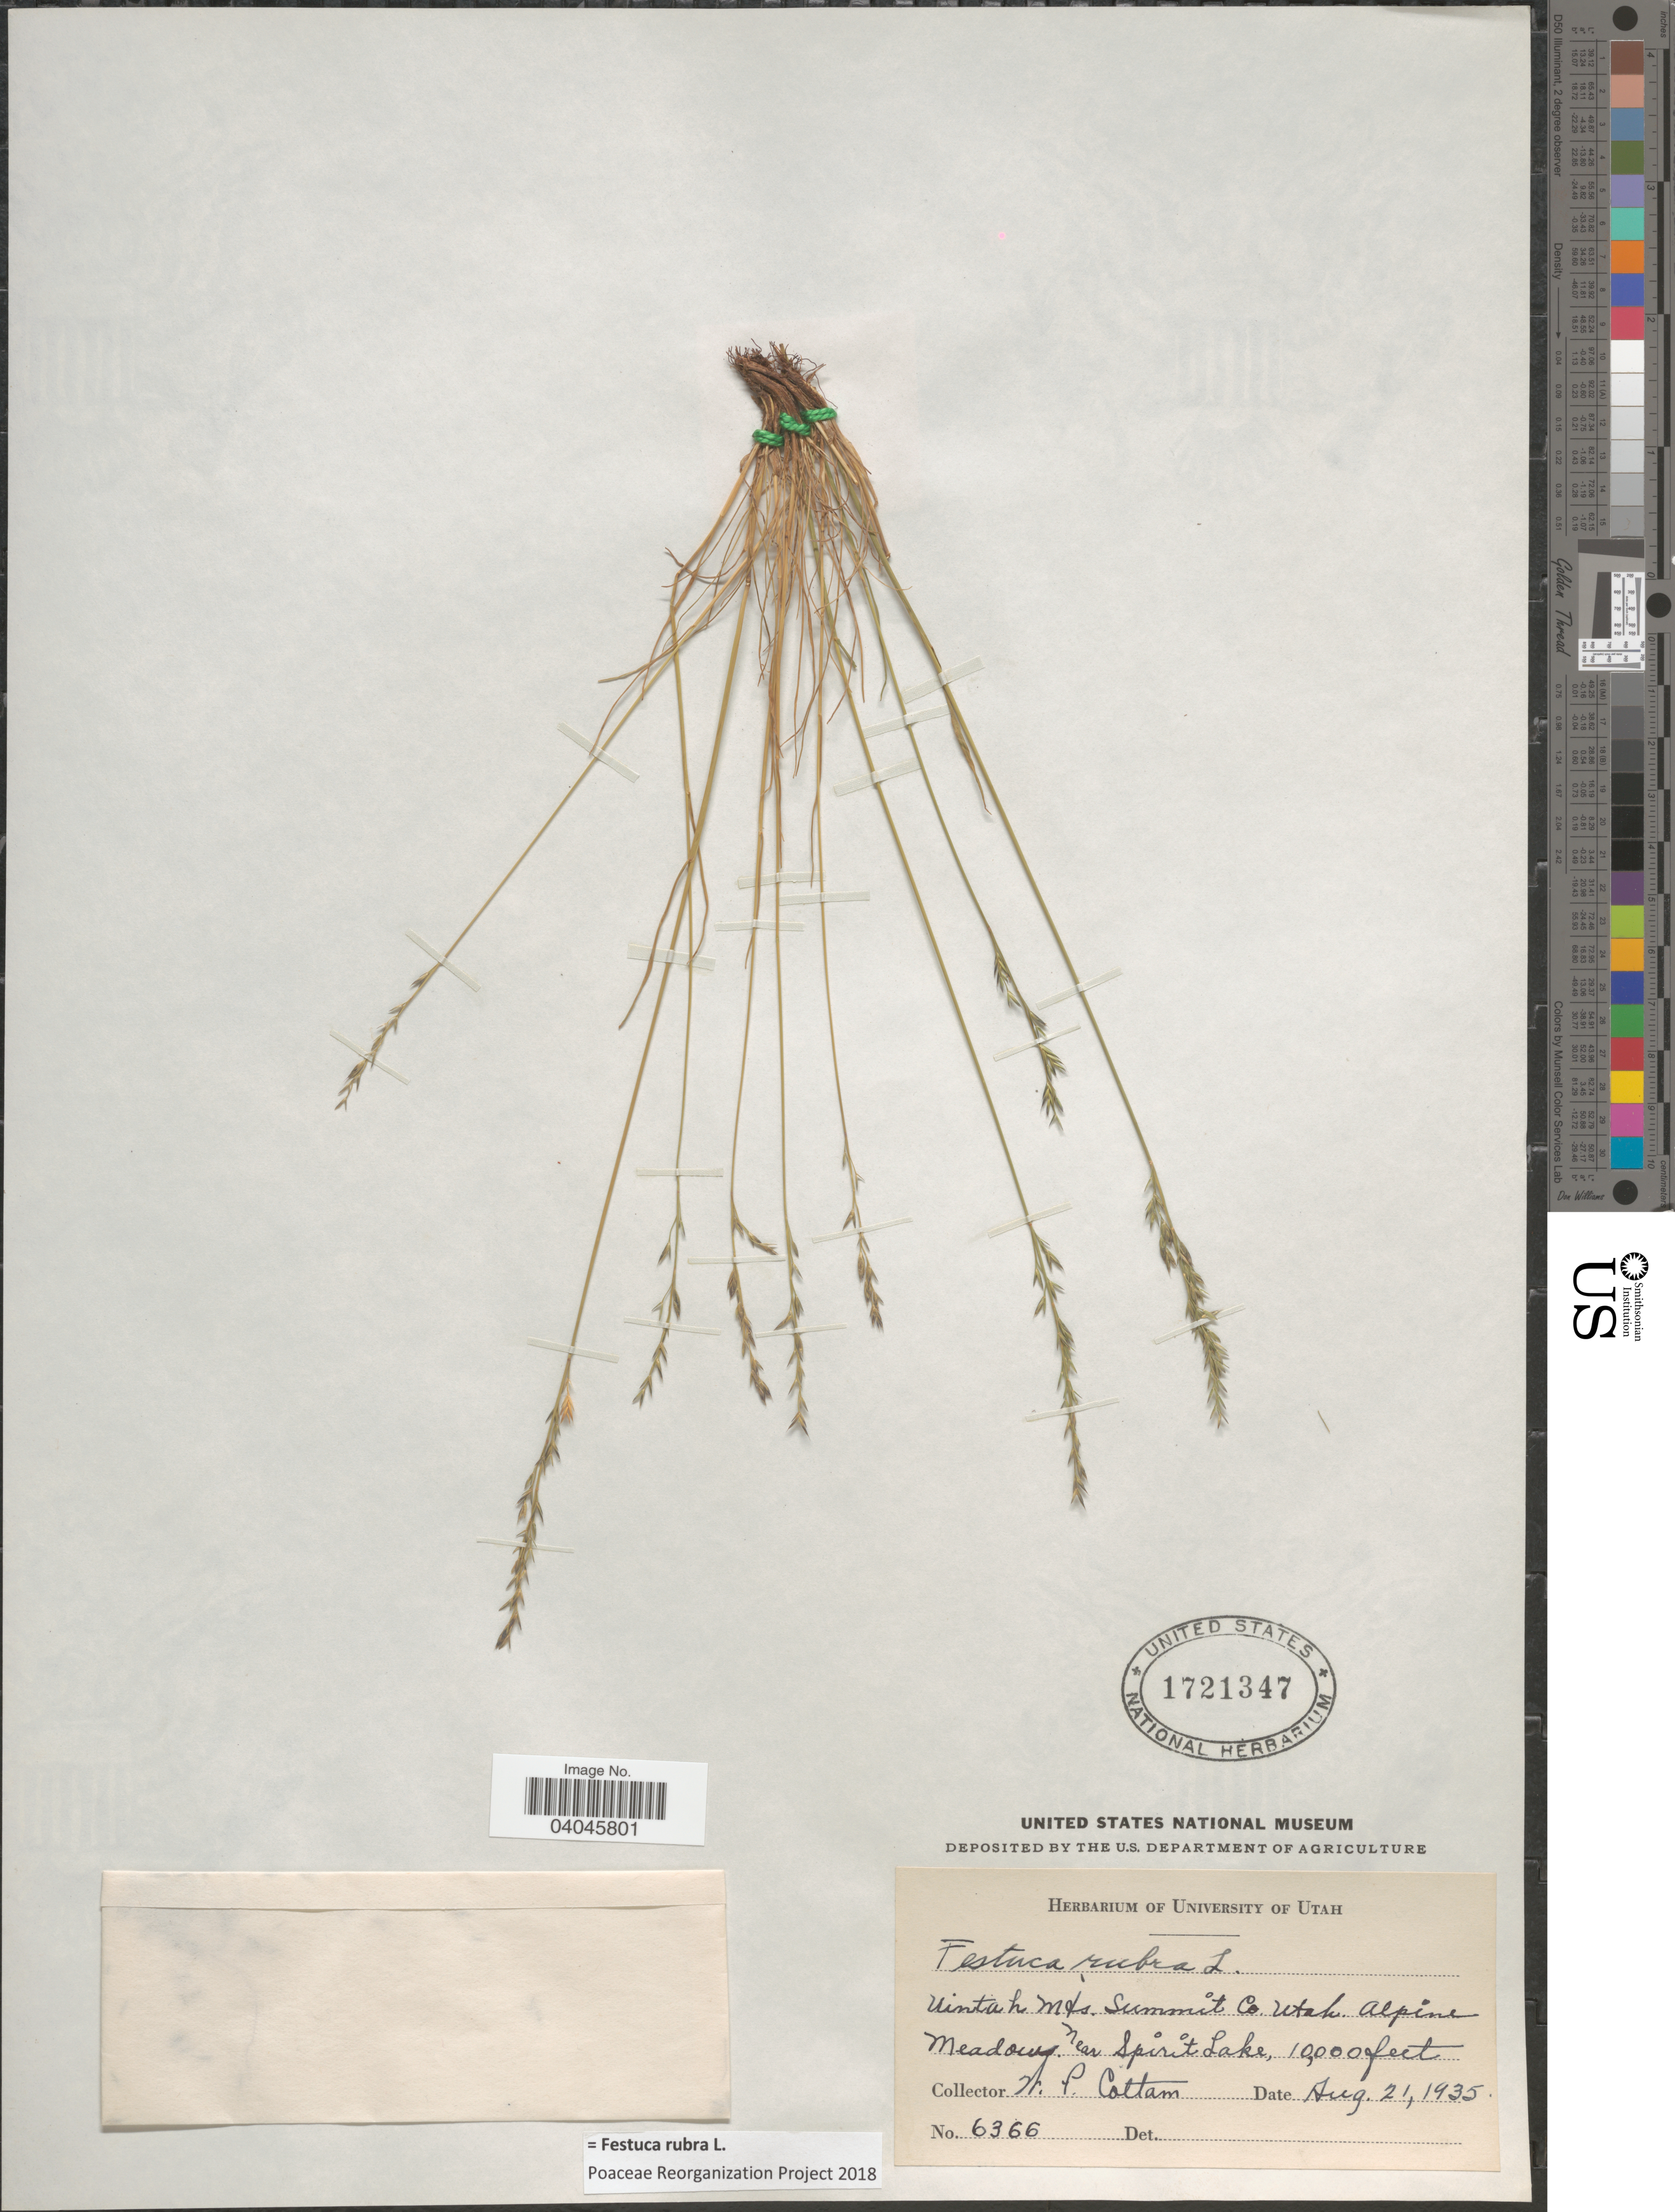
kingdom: Plantae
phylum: Tracheophyta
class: Liliopsida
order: Poales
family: Poaceae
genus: Festuca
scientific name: Festuca rubra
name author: L.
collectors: W. Cottam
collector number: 6366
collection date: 1935-08-21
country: United States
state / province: Utah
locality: Uintah Mts. Summit Co. Alpine Meadow near Spirit Lake.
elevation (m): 3048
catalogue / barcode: US 1721347